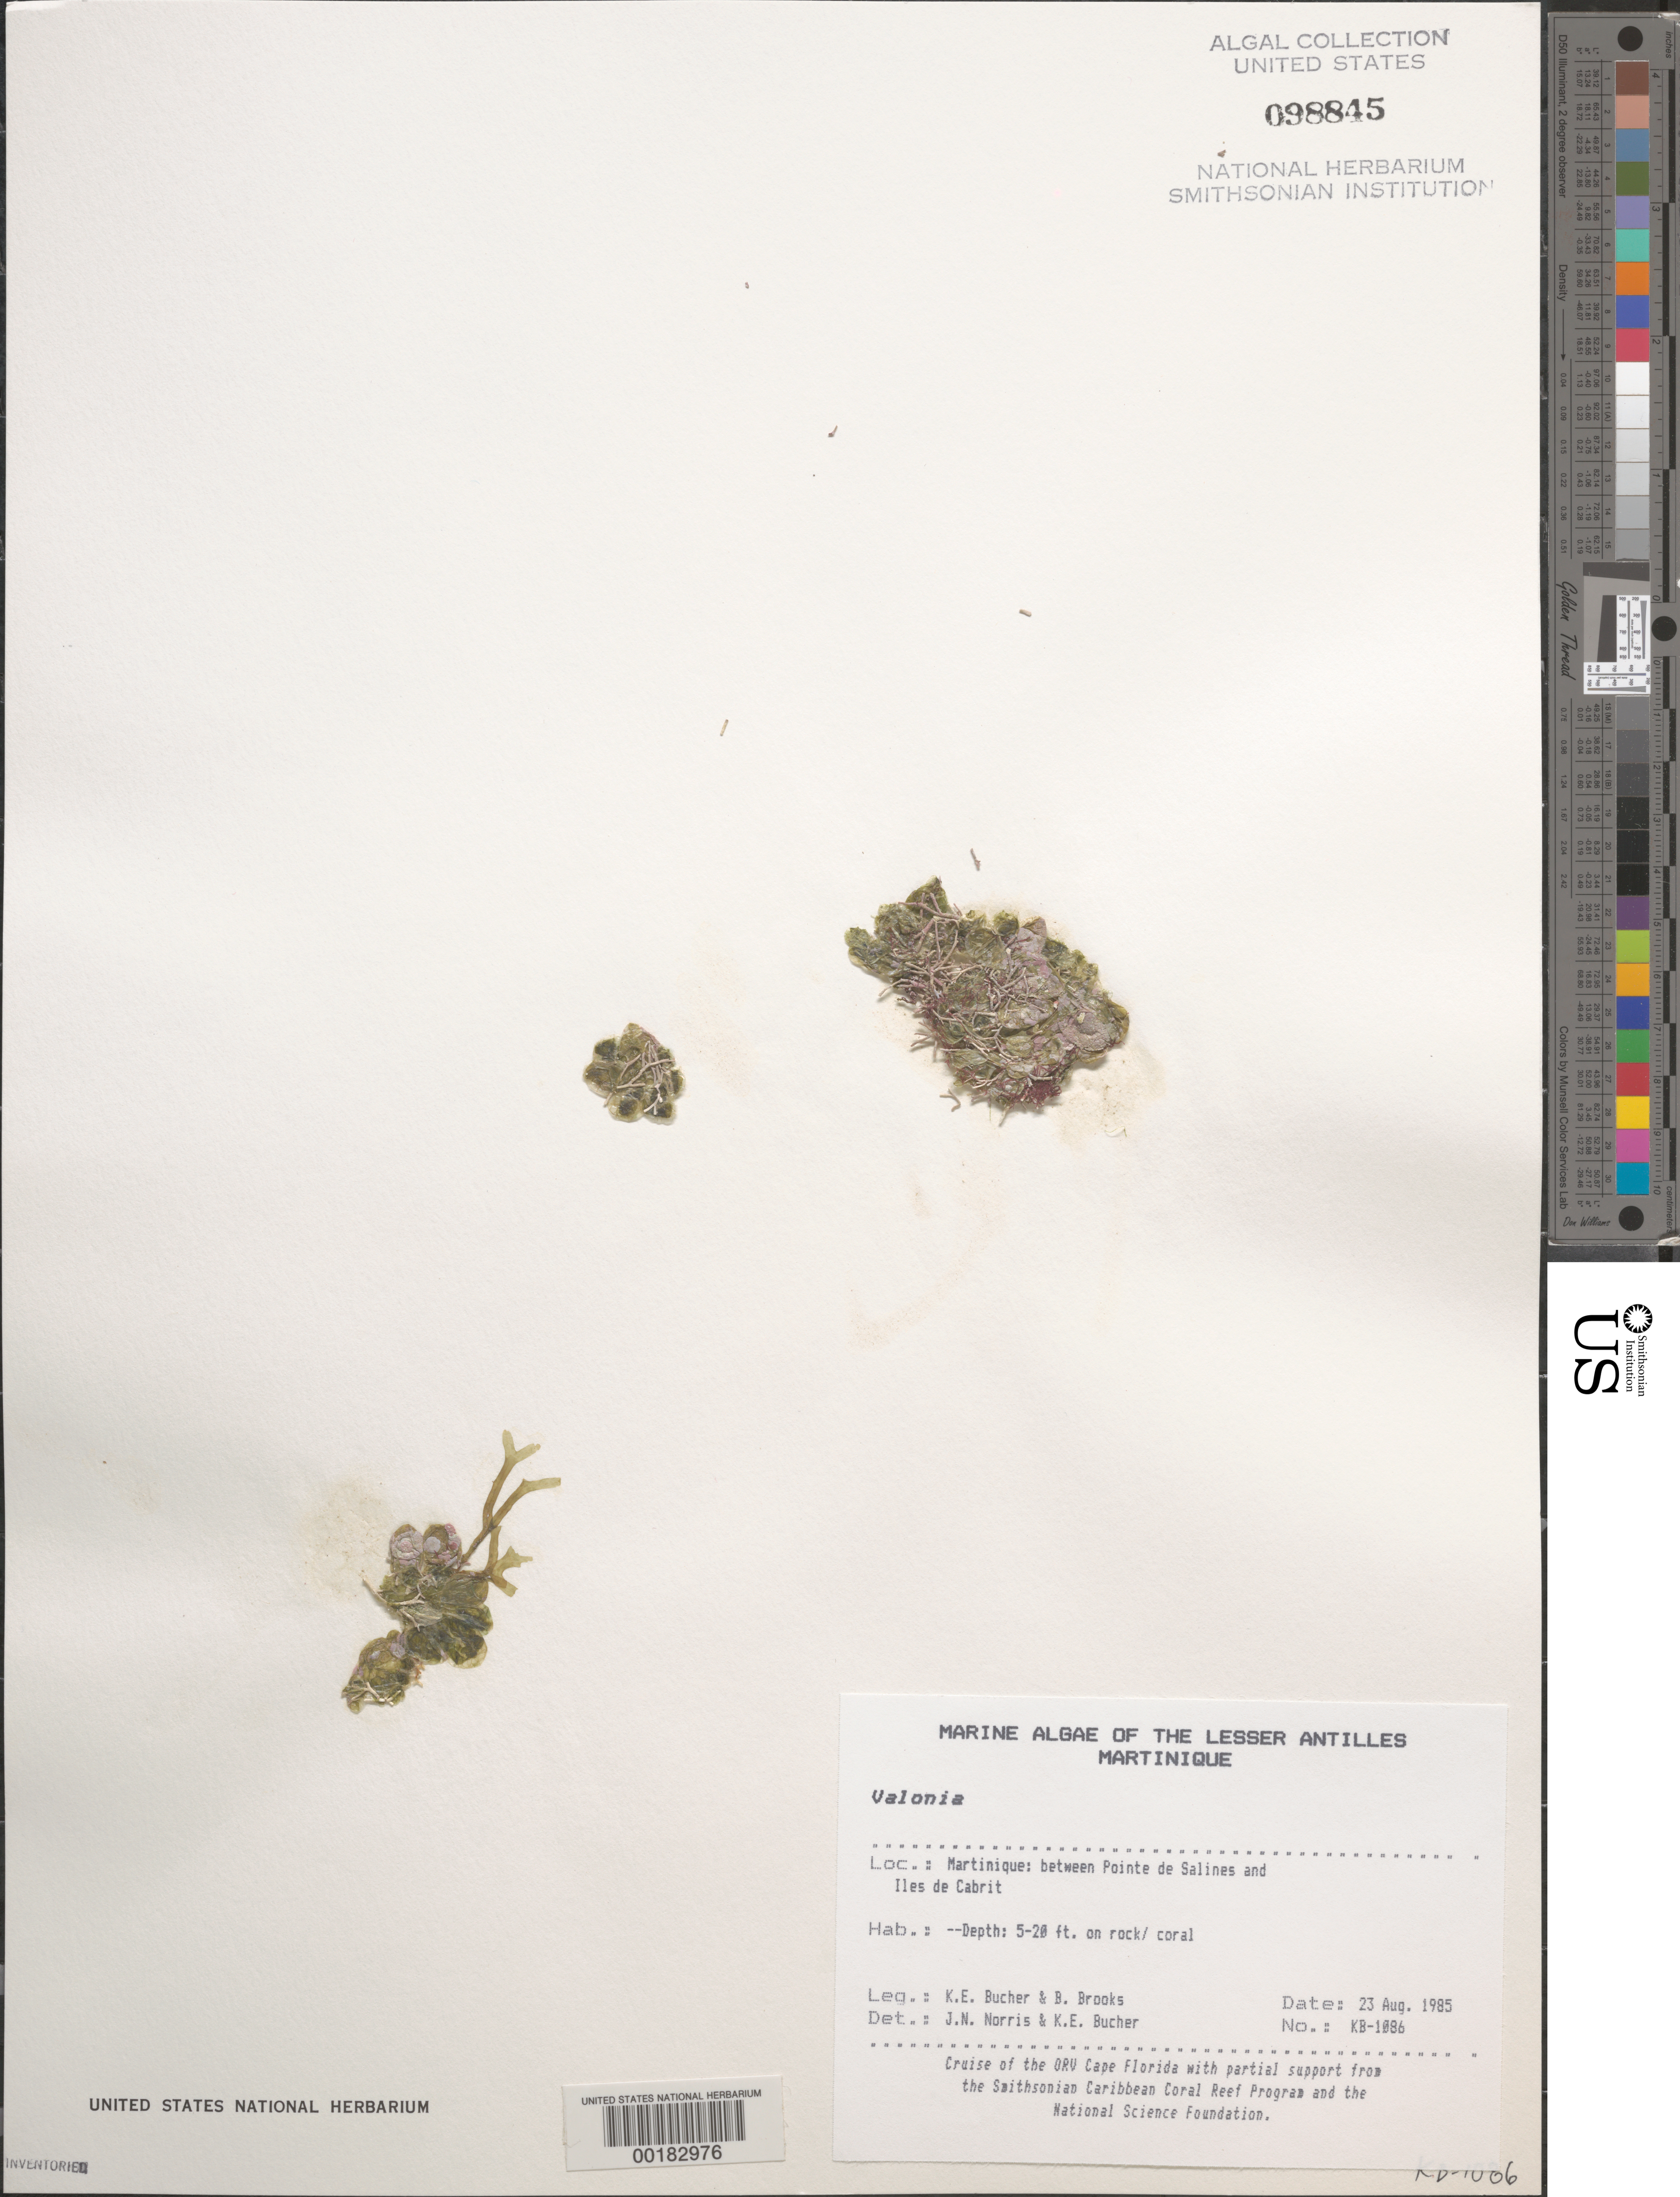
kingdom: Plantae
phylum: Chlorophyta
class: Ulvophyceae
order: Siphonocladales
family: Valoniaceae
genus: Valonia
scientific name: Valonia sp.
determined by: Norris, J. N.; Bucher, K. E.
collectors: K. E. Bucher & B. Brooks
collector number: Kb-1086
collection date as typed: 23 Aug 1985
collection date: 1985-08-23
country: Martinique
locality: Between Pointe de Salines and Iles de Cabrit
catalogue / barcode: US 98845